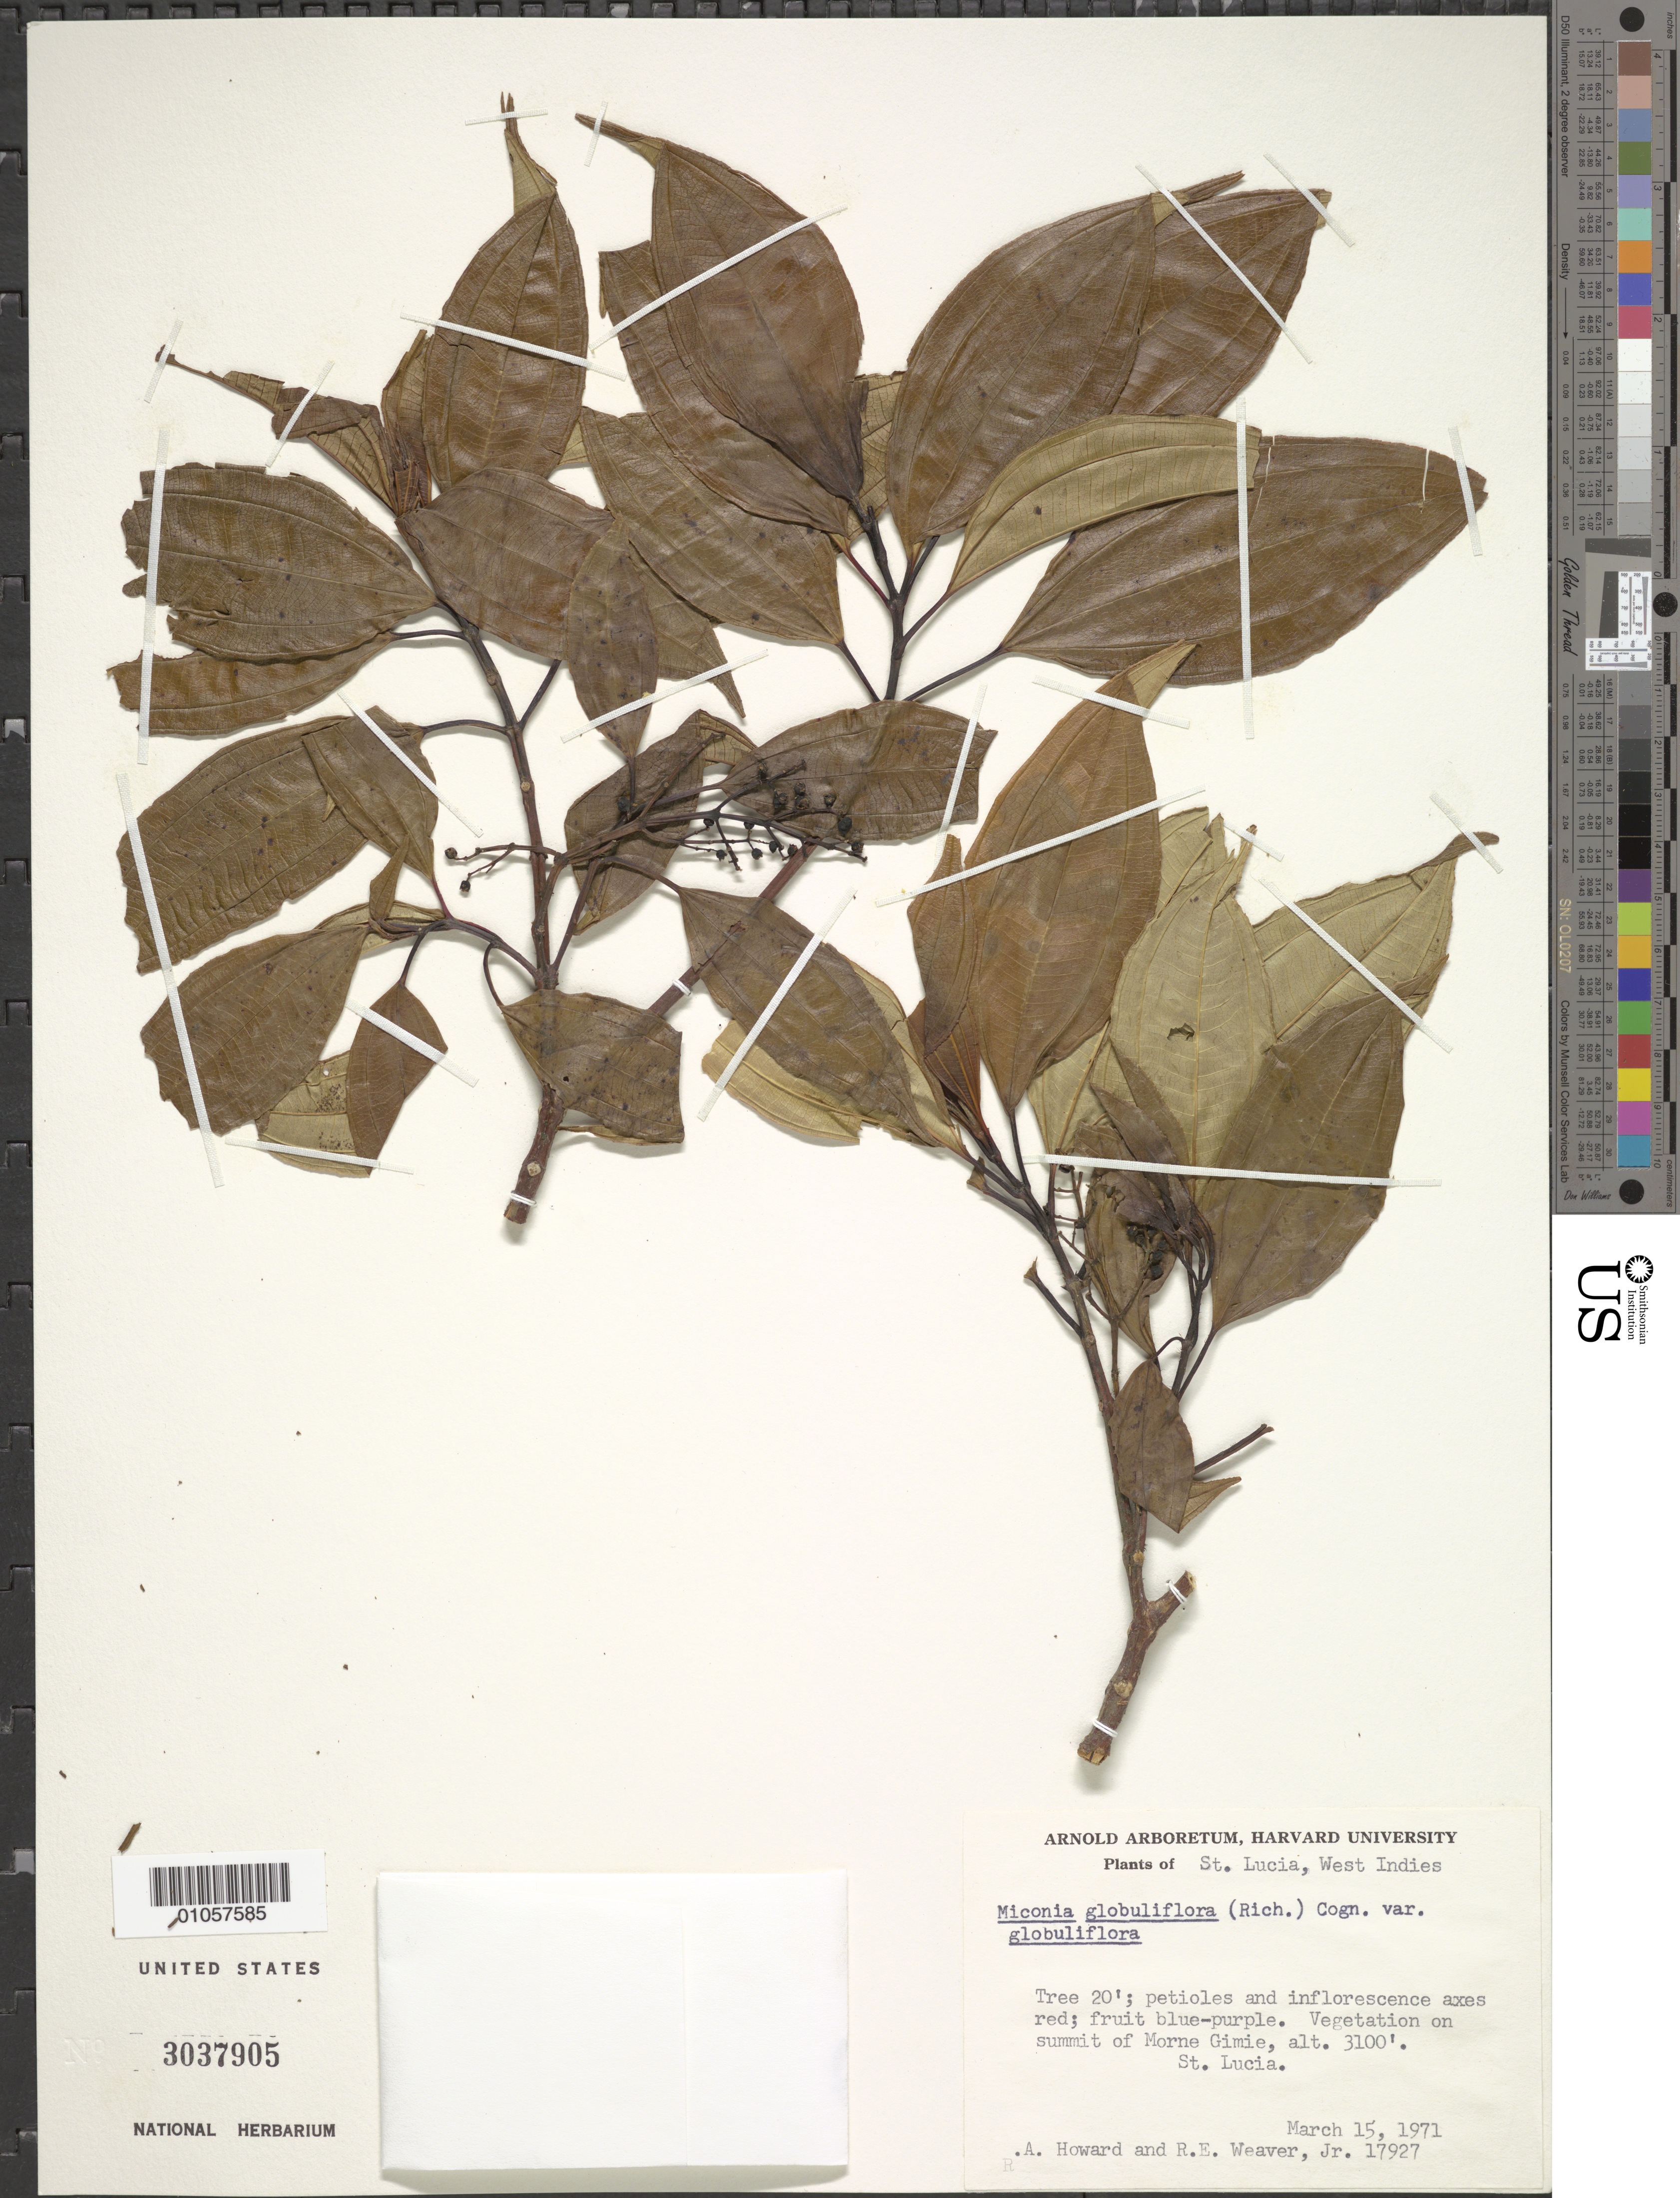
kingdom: Plantae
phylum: Tracheophyta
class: Magnoliopsida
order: Myrtales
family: Melastomataceae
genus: Miconia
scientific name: Miconia globulifera var. globulifera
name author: (Rich.) Cogn.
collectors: R. A. Howard & R. Weaver Jr.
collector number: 17927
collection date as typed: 15 Mar 1971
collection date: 1971-03-15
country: St. Lucia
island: St. Lucia I.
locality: Morne Gimie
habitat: Vegetation on summit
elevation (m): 945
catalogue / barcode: US 3037905